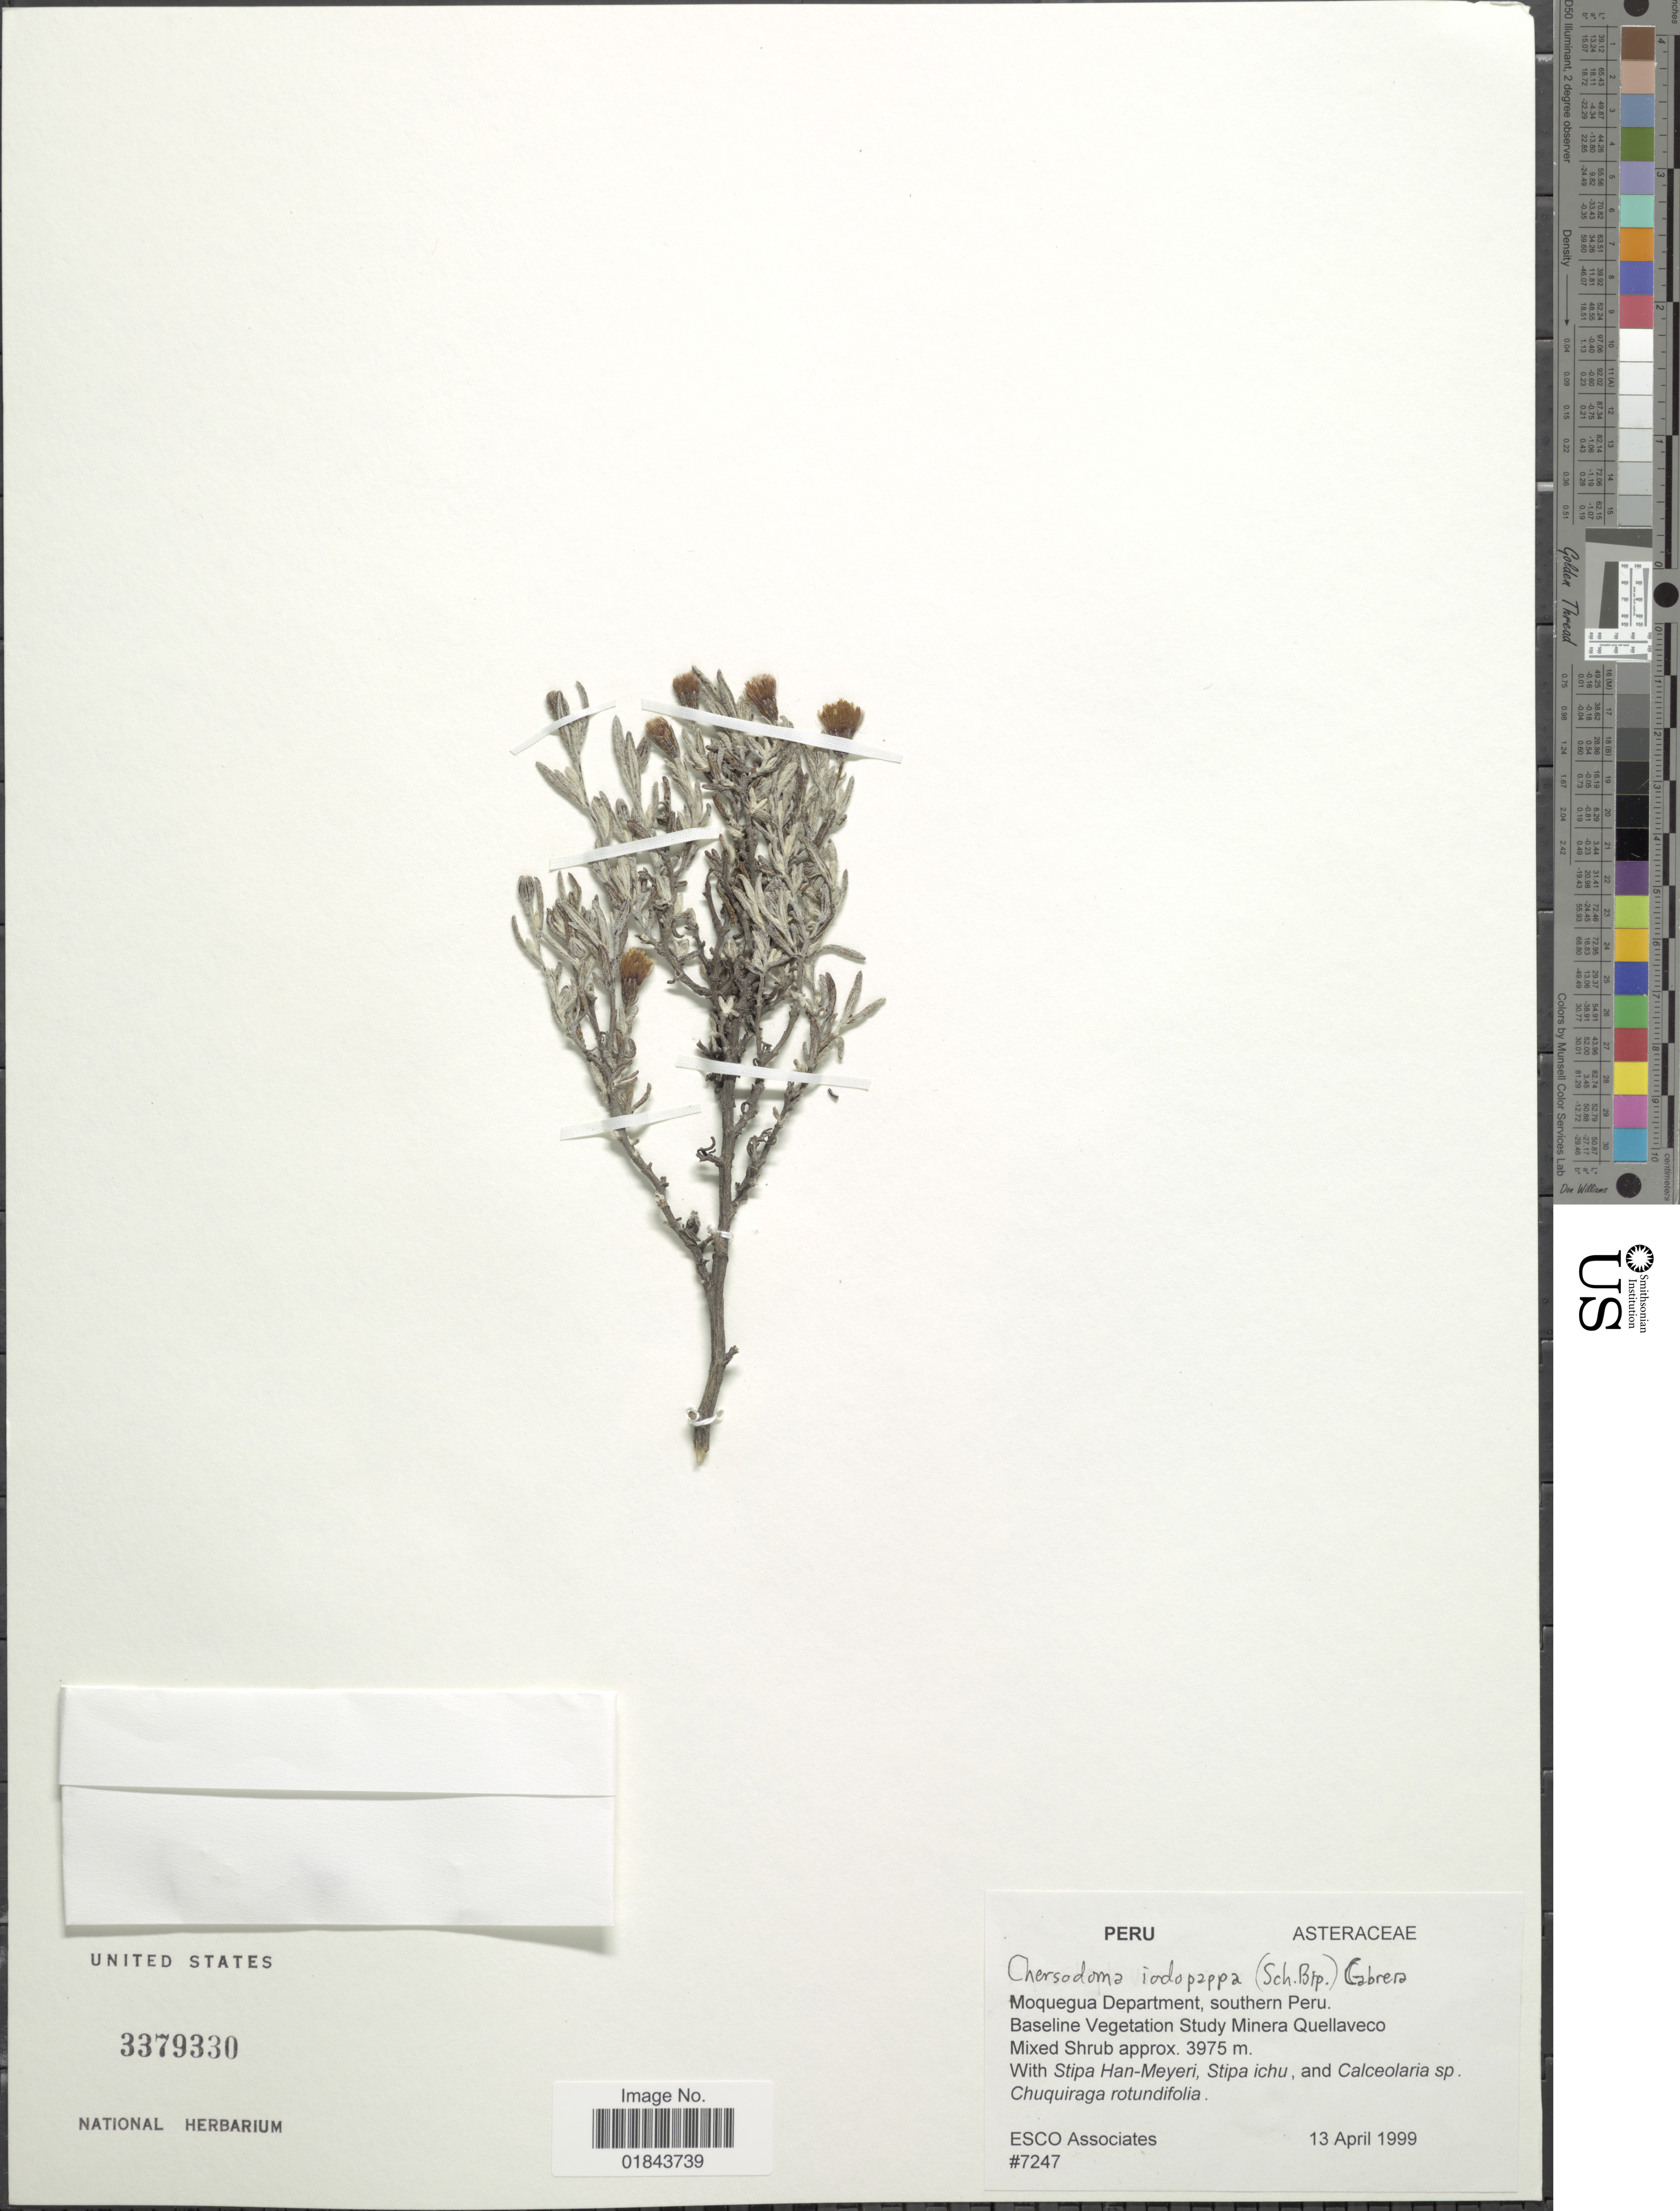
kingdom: Plantae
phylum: Tracheophyta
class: Magnoliopsida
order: Asterales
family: Asteraceae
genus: Chersodoma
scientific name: Chersodoma jodopappa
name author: (Sch. Bip.) Cabrera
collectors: ESCO Associates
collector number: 7247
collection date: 1999-04-13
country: Peru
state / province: Moquegua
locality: Moquegua Department, southern Peru. Baseline Vegetation Study Minera Quellaveco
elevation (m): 3975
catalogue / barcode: US 3379330